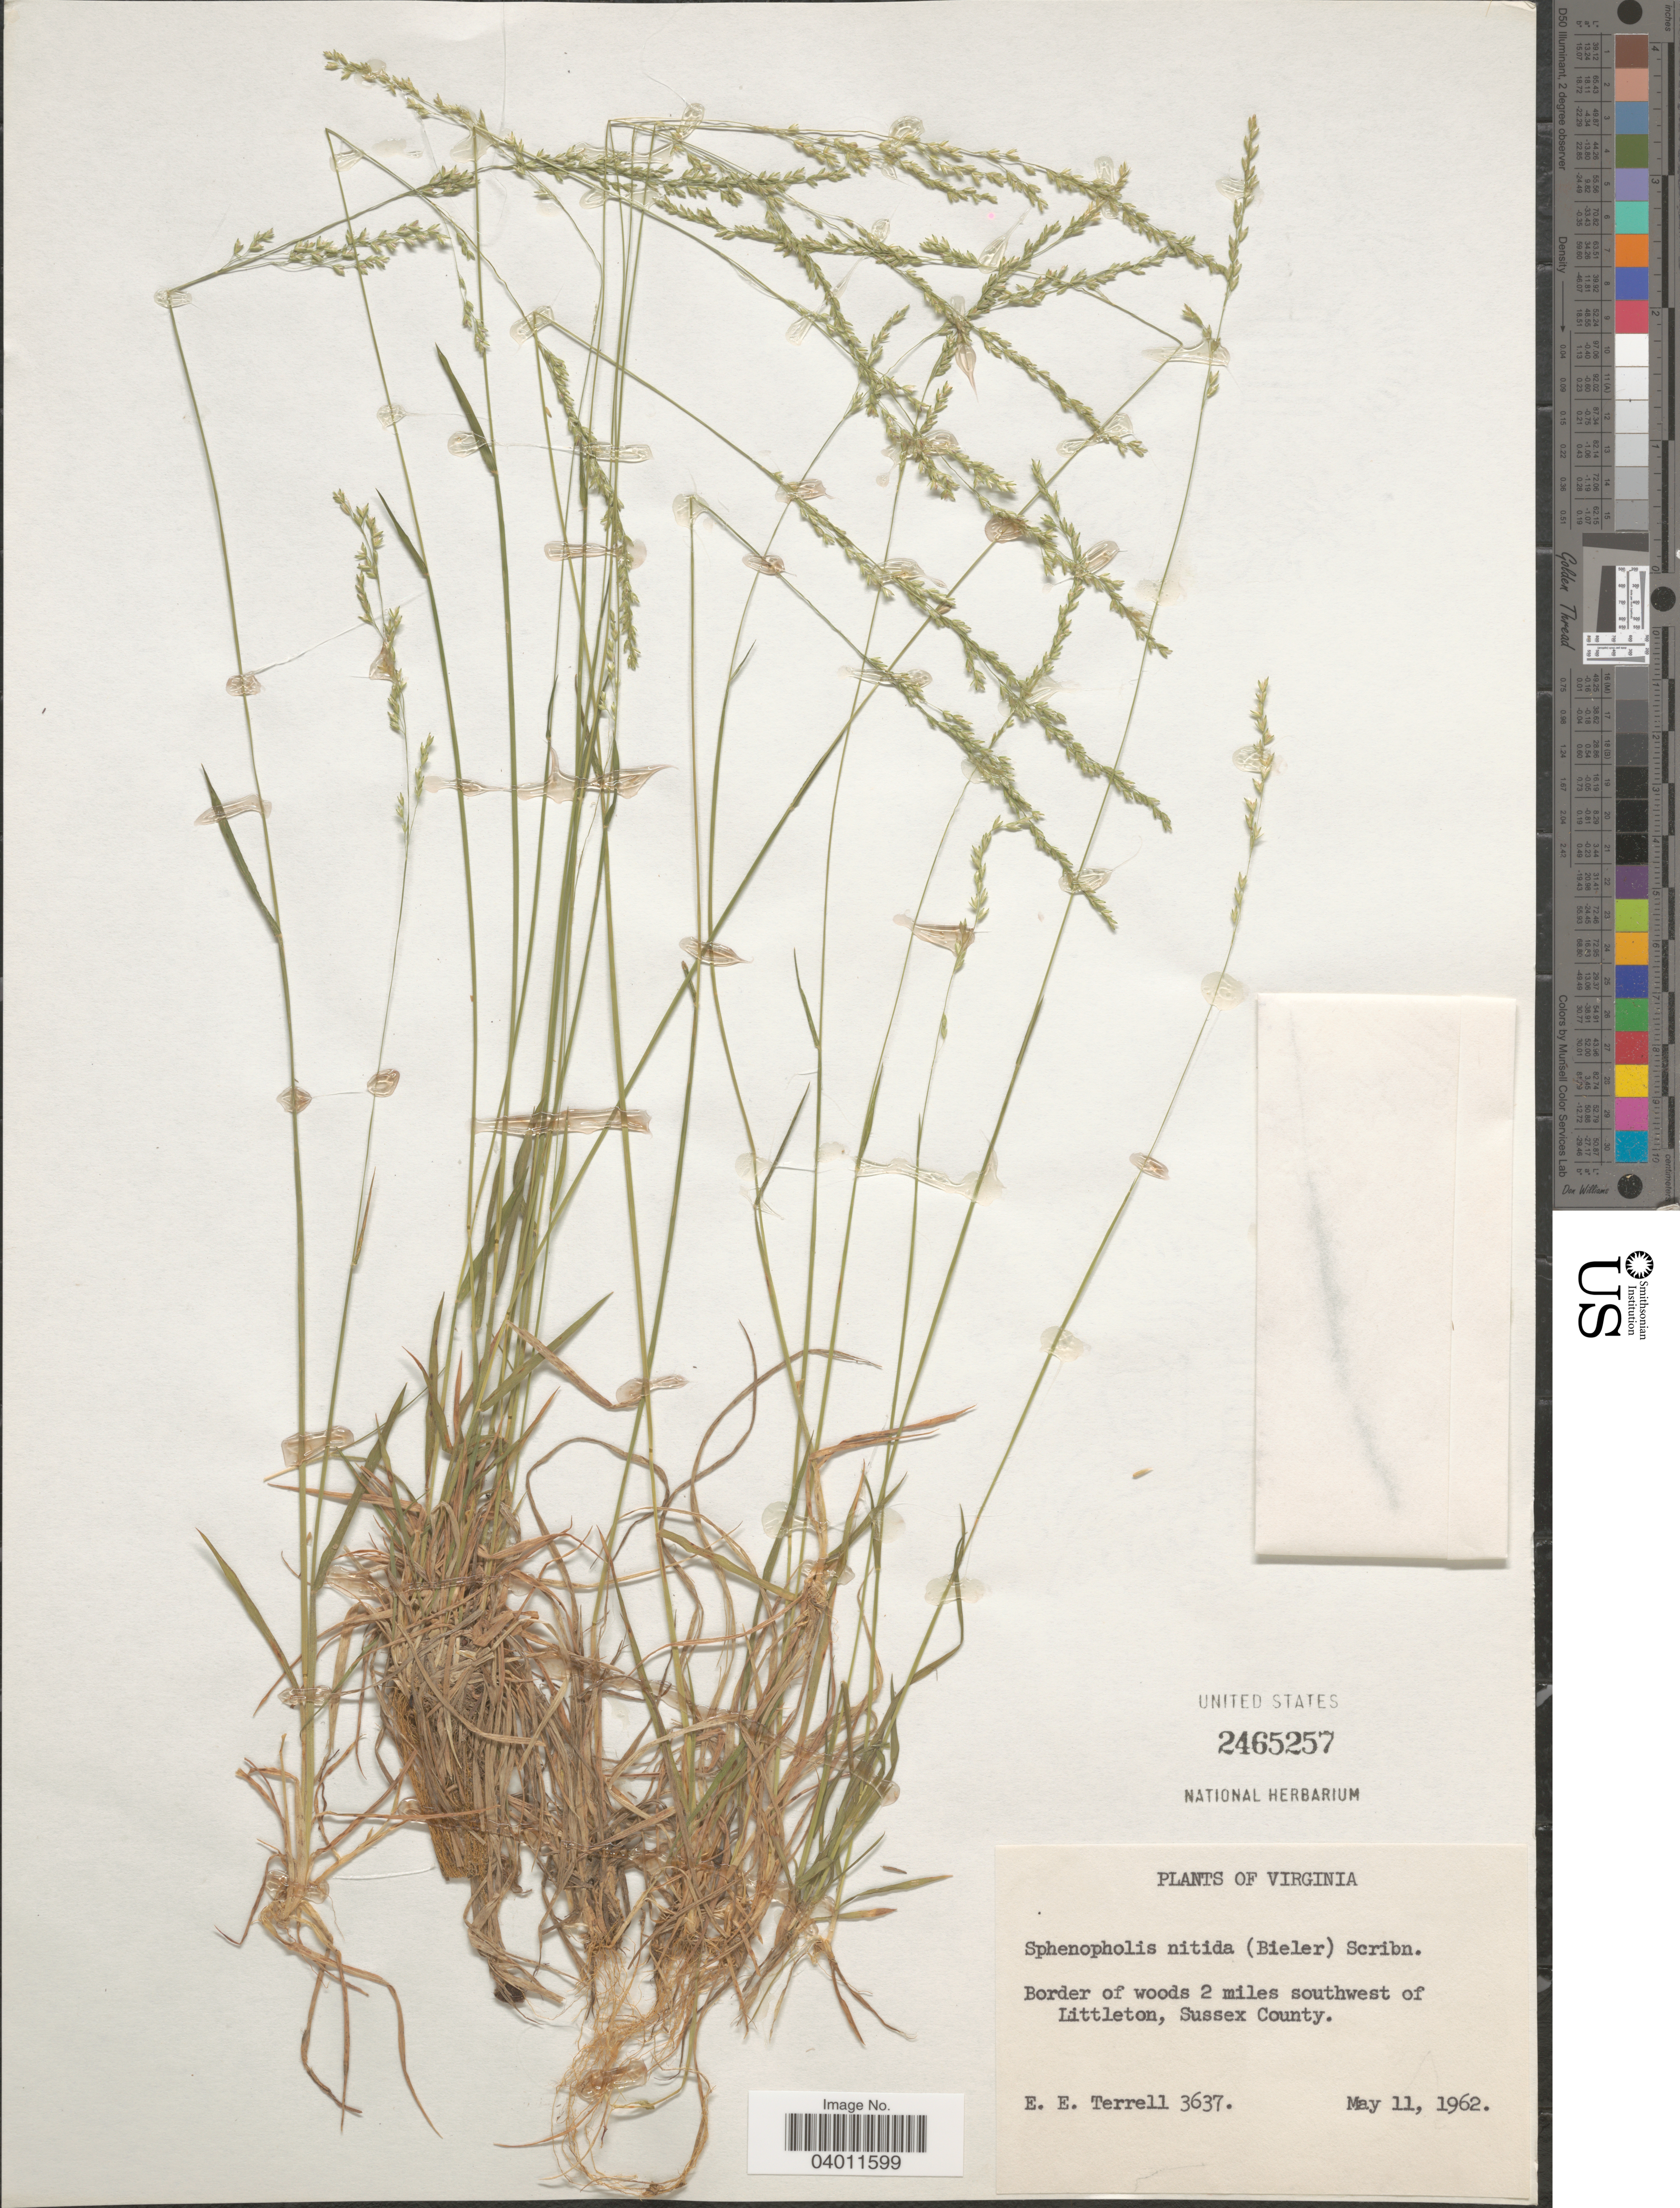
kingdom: Plantae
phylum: Tracheophyta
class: Liliopsida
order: Poales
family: Poaceae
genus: Sphenopholis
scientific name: Sphenopholis nitida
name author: (Biehler) Scribn.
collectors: E. E. Terrell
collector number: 3637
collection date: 1962-05-11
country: United States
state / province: Virginia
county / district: Sussex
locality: Border of woods 2 miles SW of Littleton.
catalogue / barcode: US 2465257